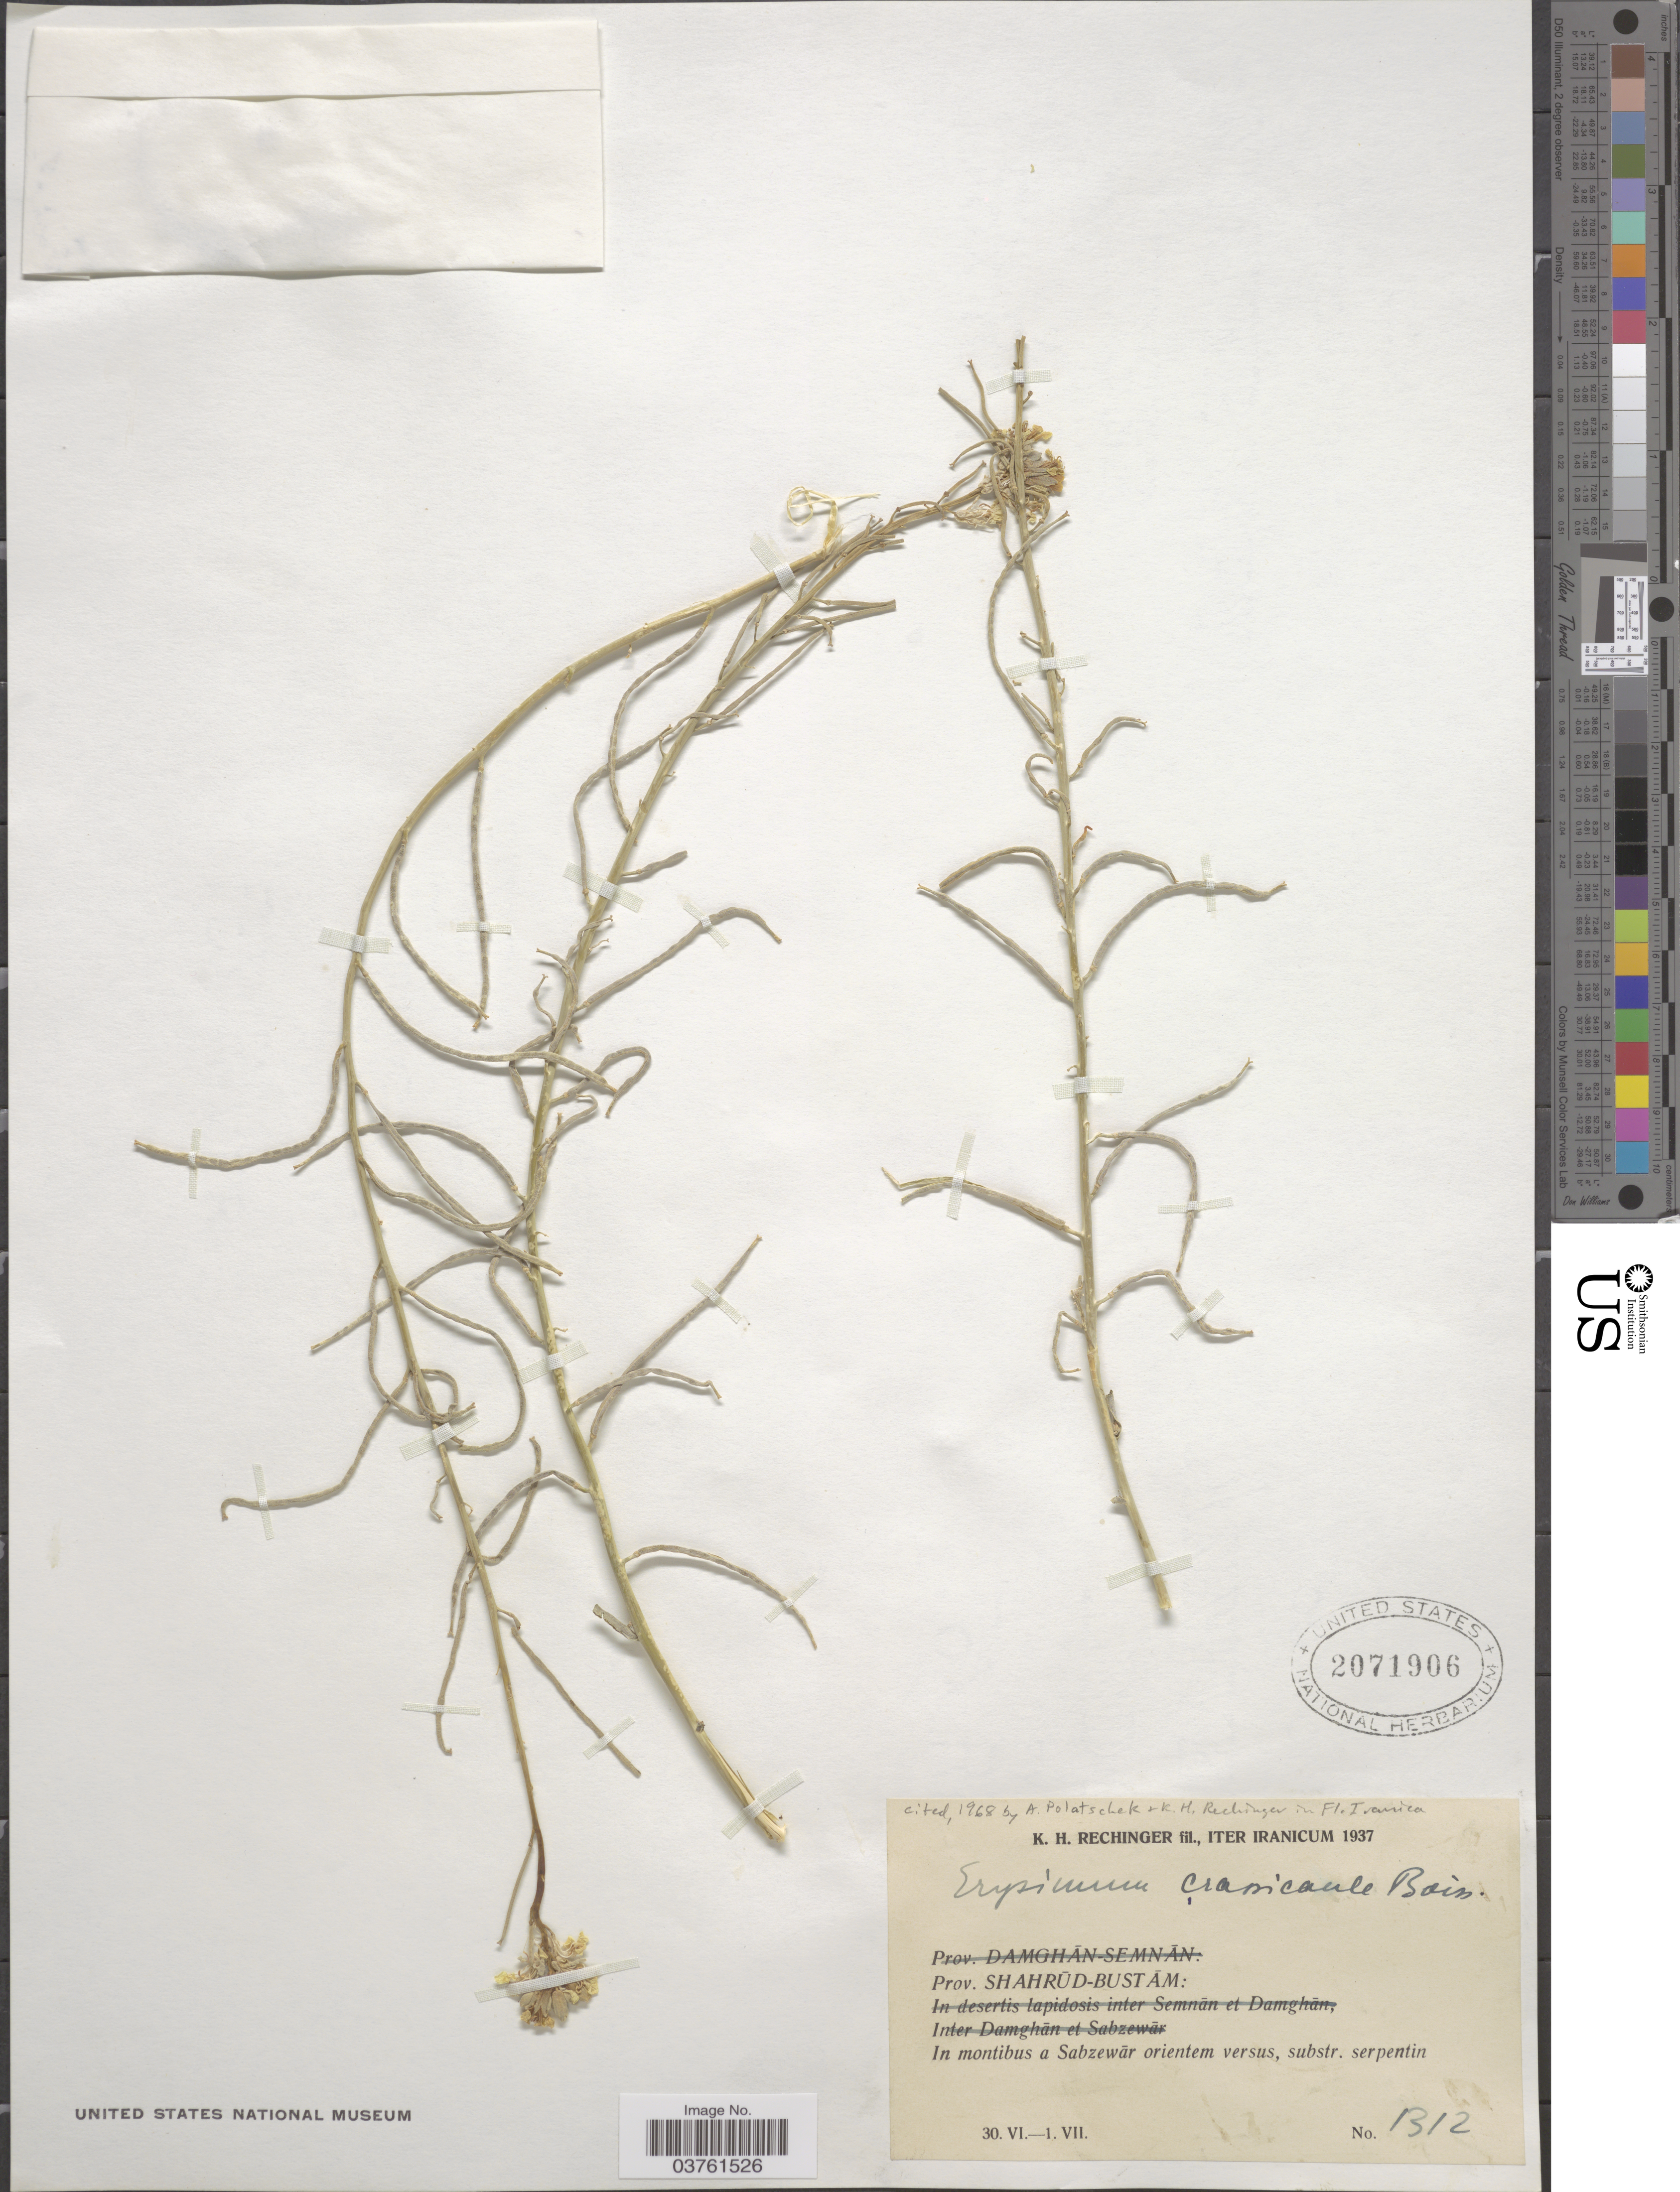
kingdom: Plantae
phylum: Tracheophyta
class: Magnoliopsida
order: Brassicales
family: Brassicaceae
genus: Erysimum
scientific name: Erysimum crassicaule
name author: (Boiss.) Boiss.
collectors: K. H. Rechinger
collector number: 1312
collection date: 1937-06-30/1937-07-01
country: Iran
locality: Iter Iranicum. Prov. Shahrūd-Bustām: In montibus a Sabzewār orientem versus, substr. serpentin.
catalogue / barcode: US 2071906